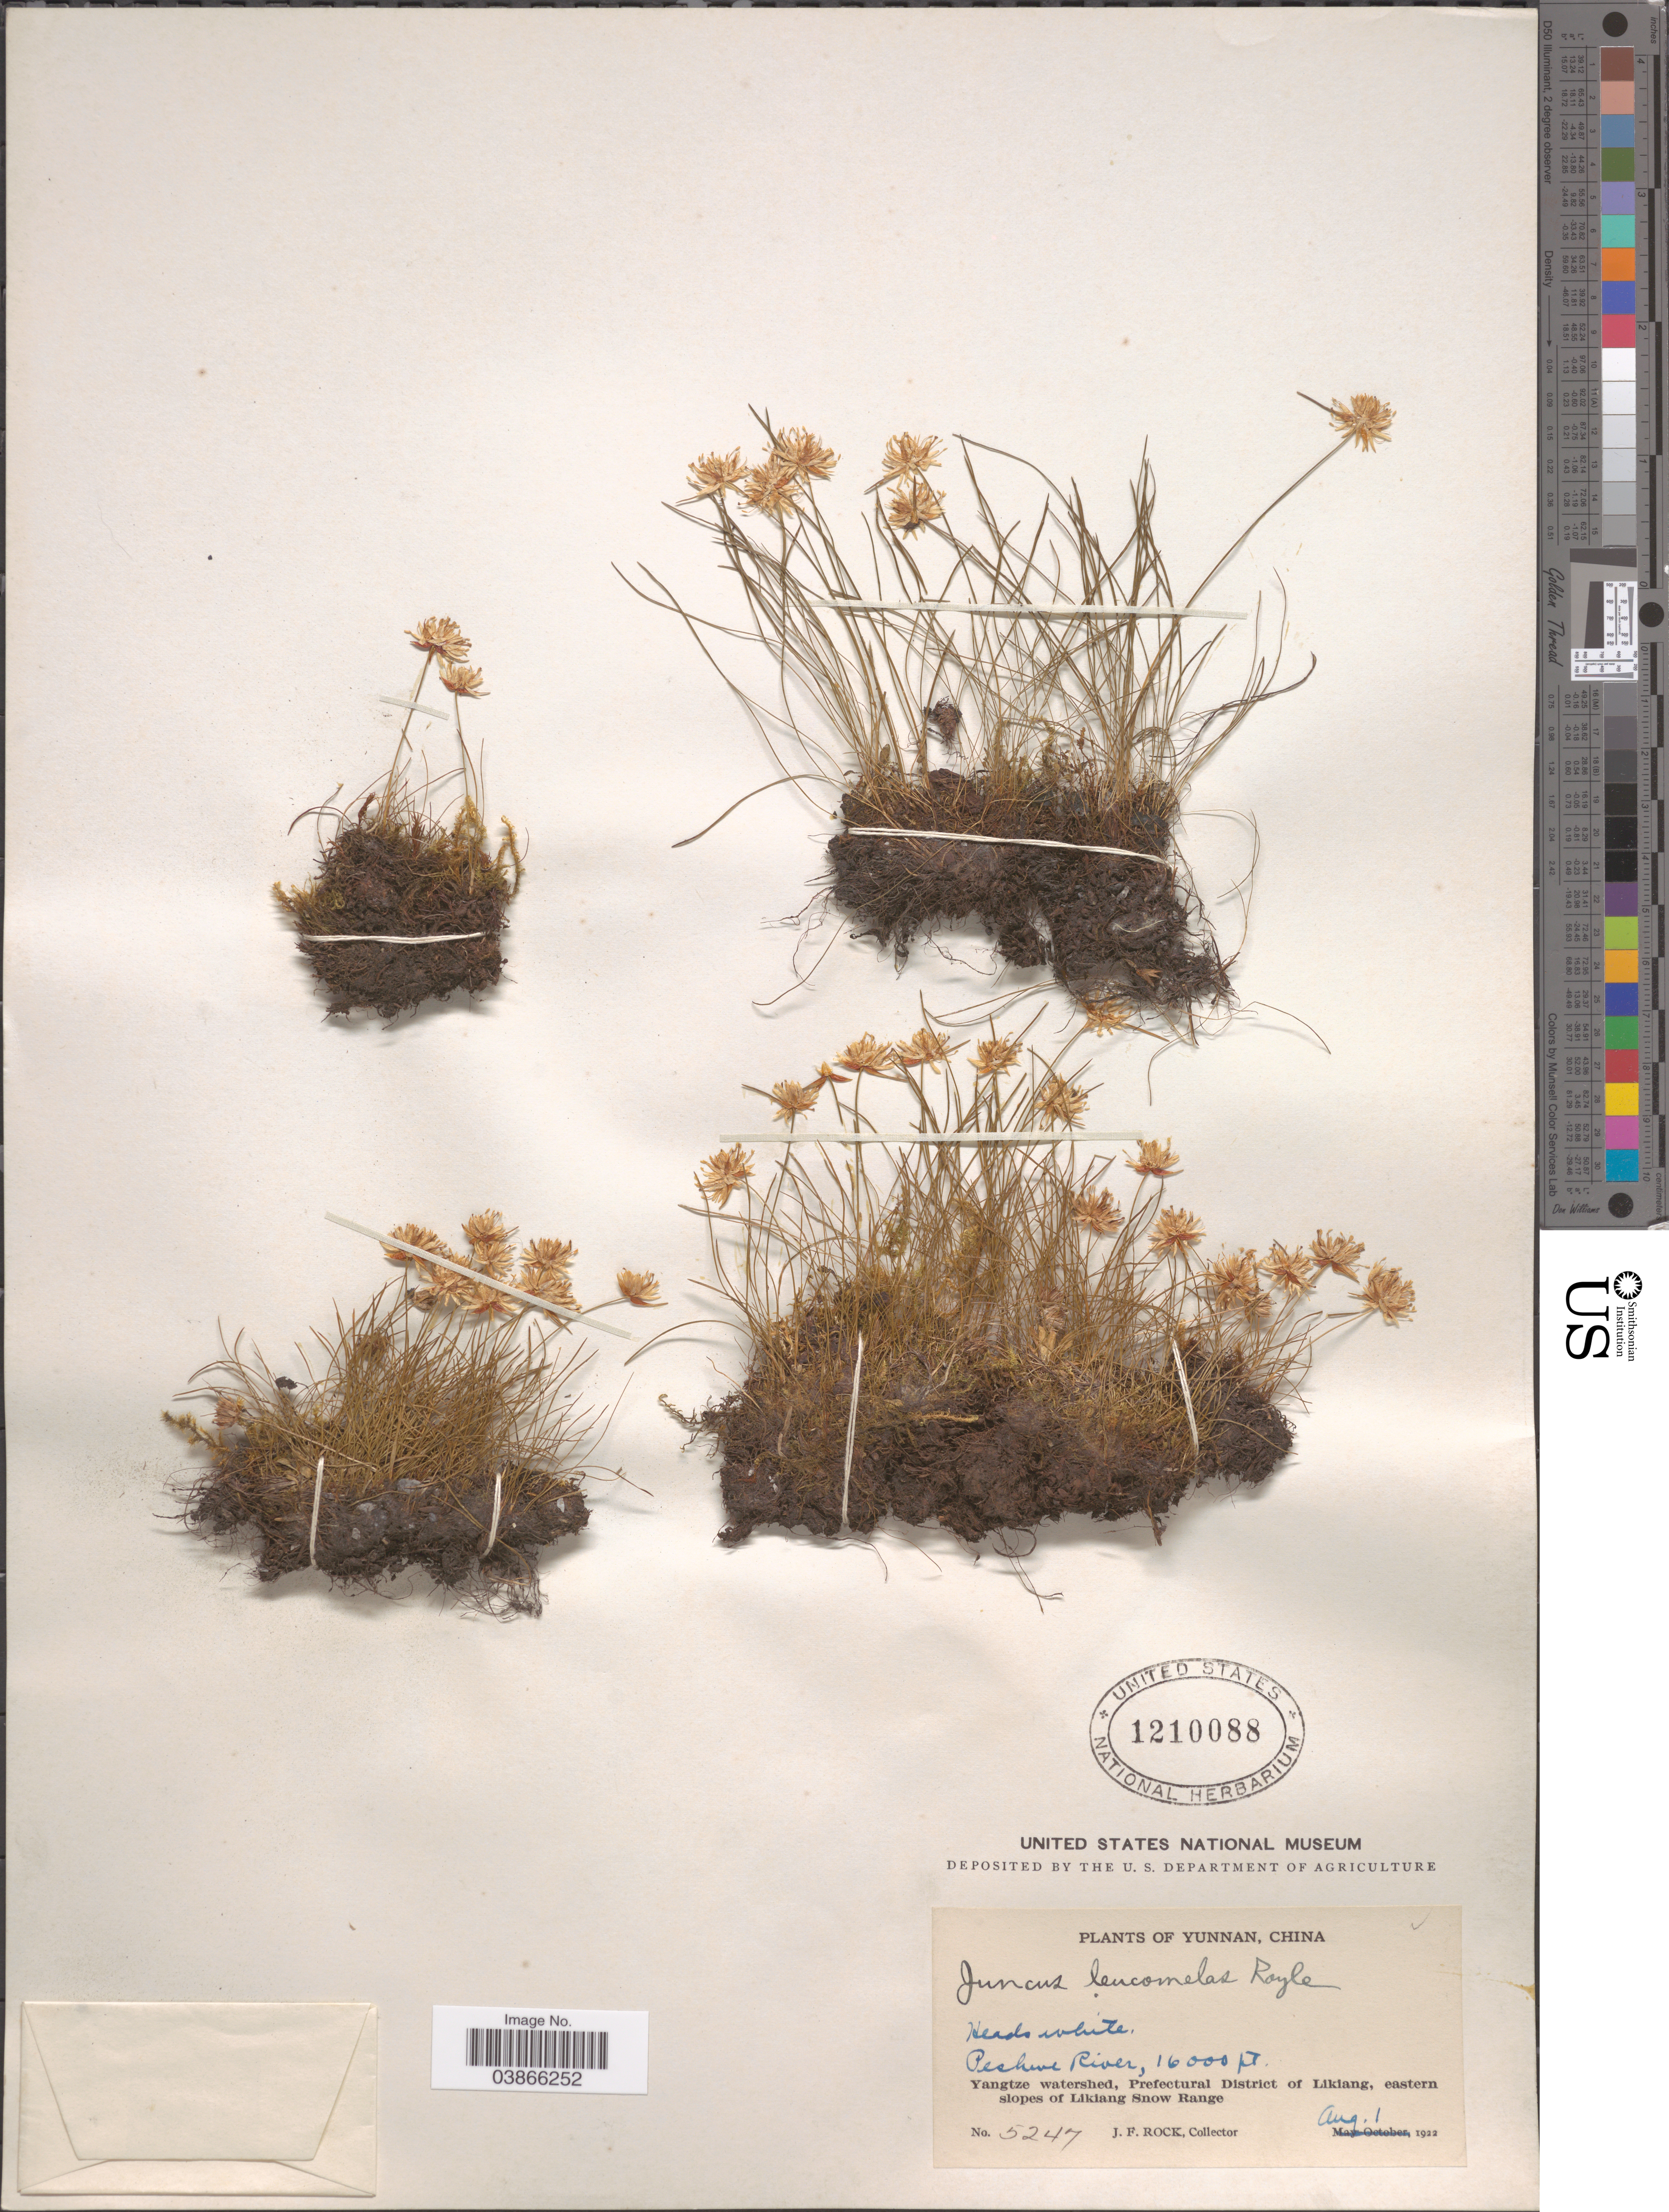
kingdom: Plantae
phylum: Tracheophyta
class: Liliopsida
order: Poales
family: Juncaceae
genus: Juncus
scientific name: Juncus leucomelas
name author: Royle ex D. Don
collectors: J. Rock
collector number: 5247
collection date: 1922-08-01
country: China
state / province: Yunnan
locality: Peshwe River. Yangtze watershed, Prefectural District of Likiang, eastern slopes of Likiang Snow Range.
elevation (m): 4877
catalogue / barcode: US 1210088